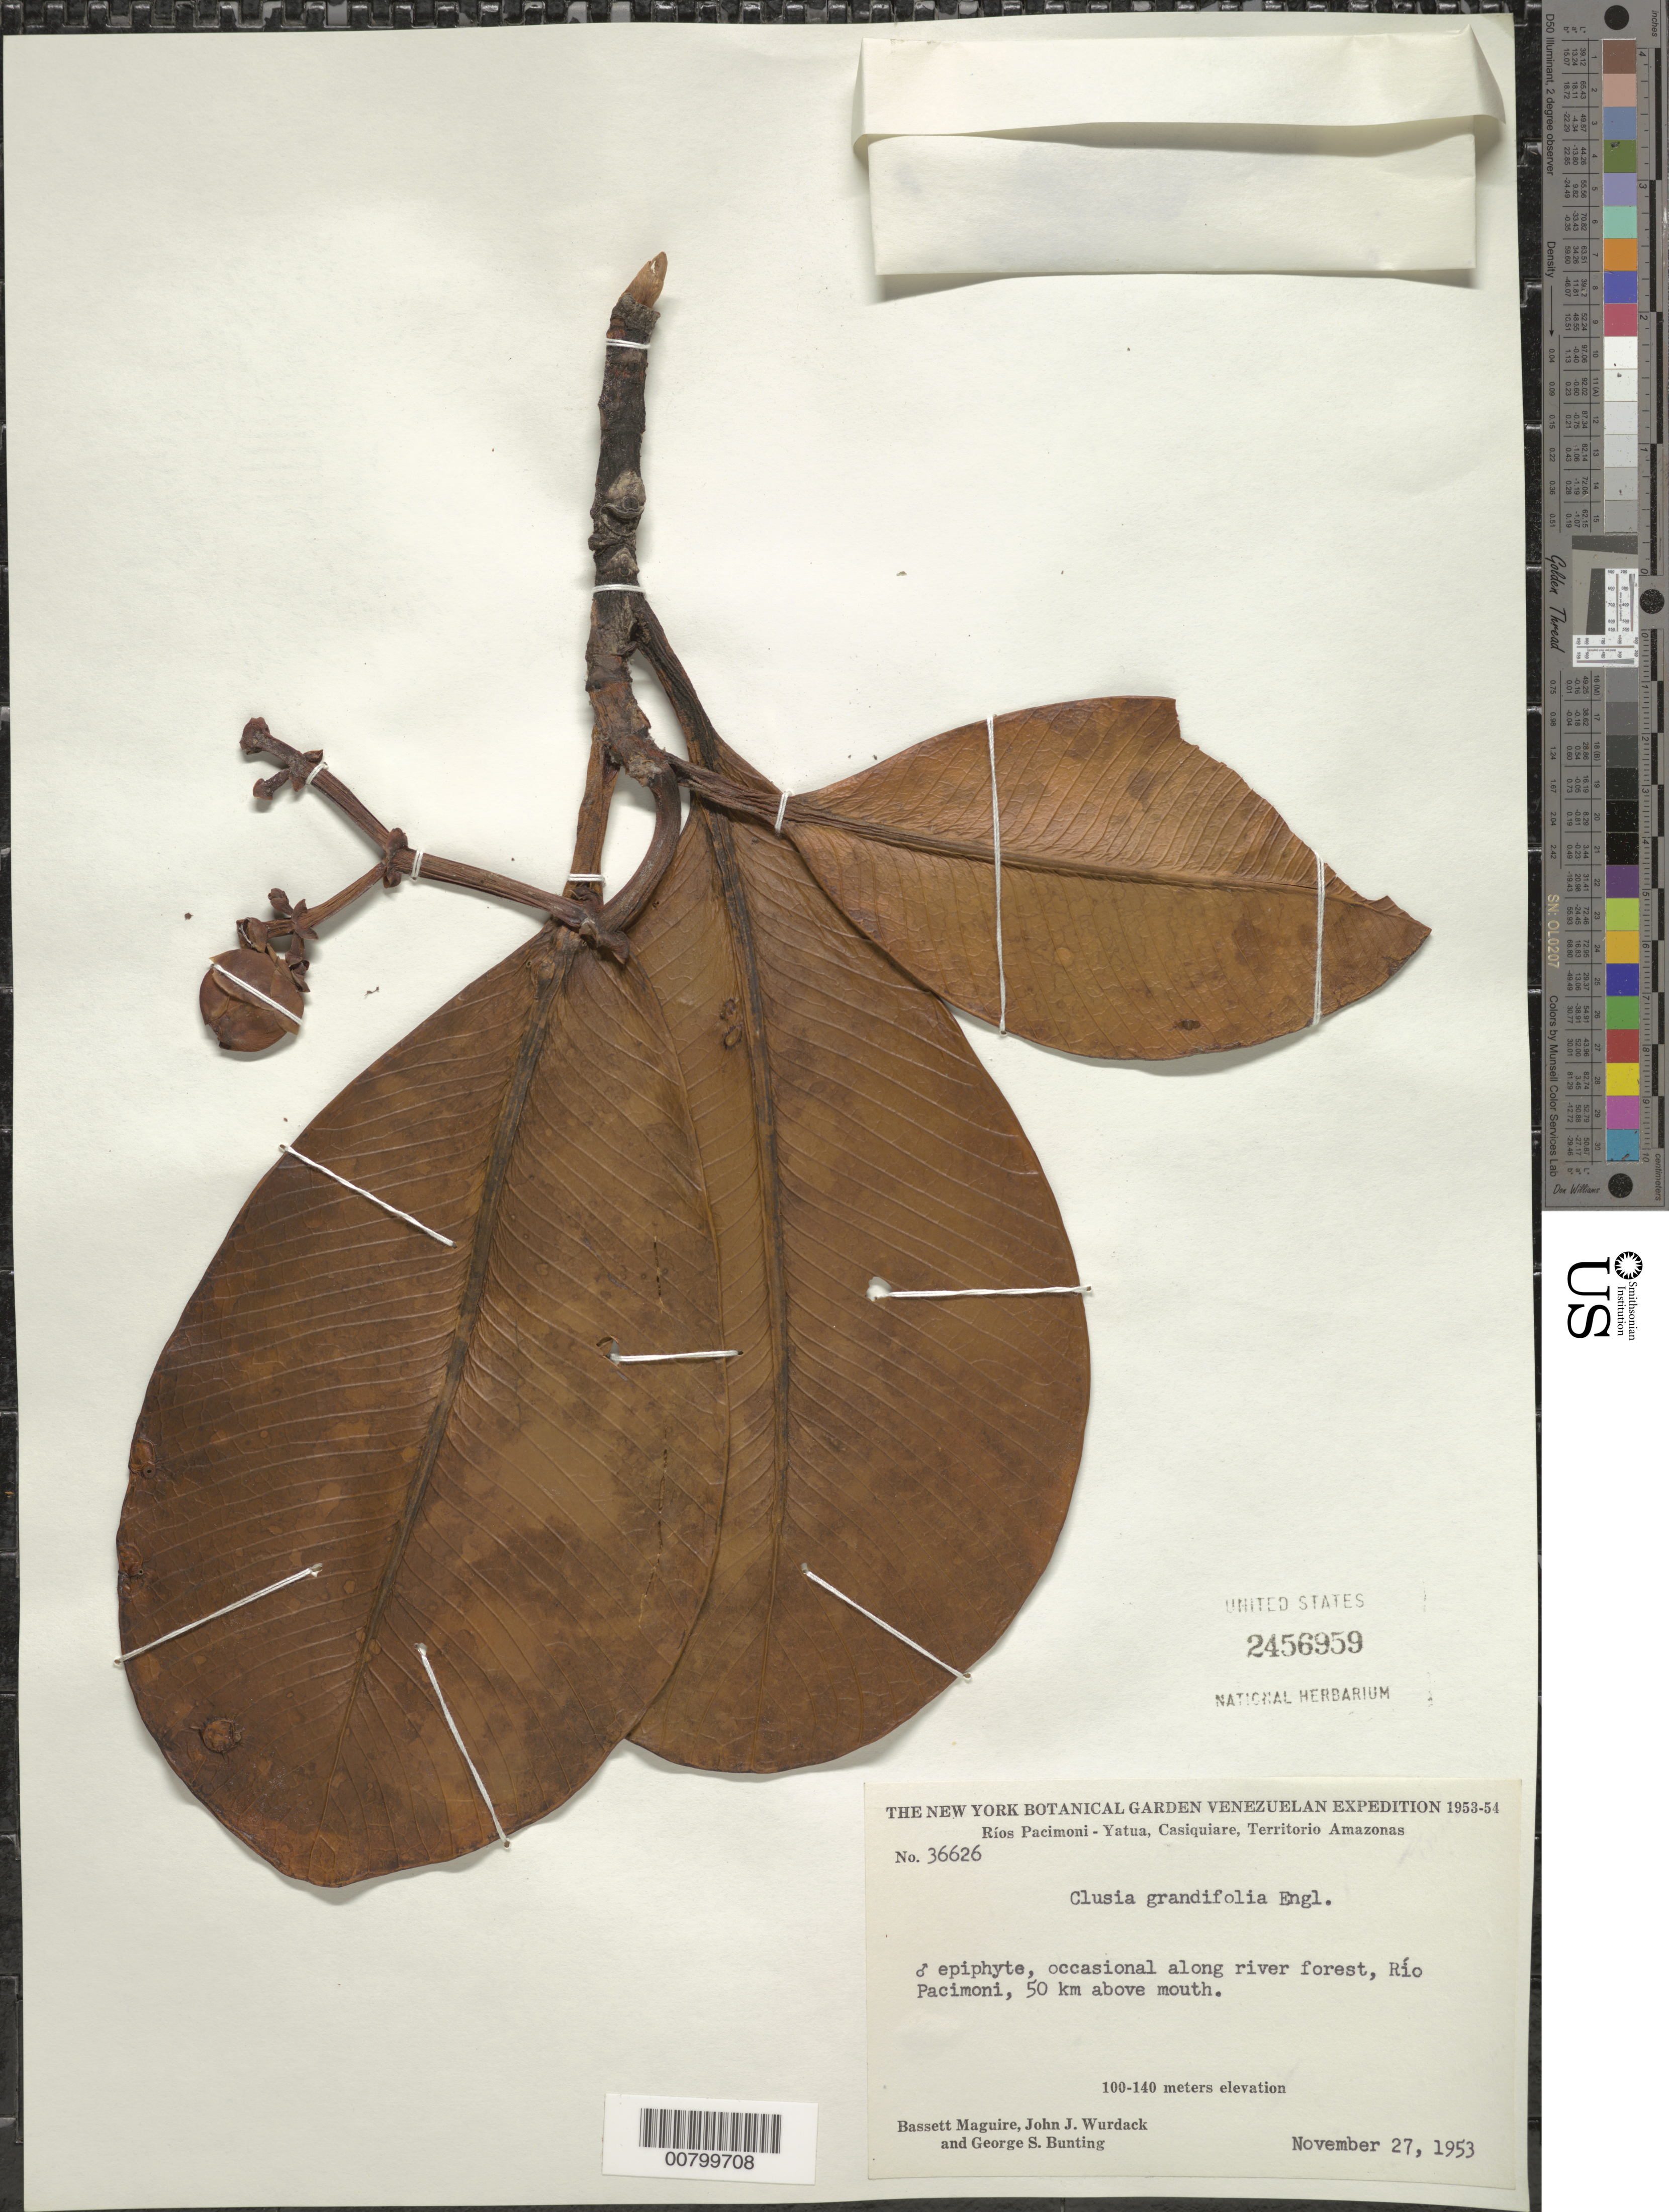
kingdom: Plantae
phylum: Tracheophyta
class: Magnoliopsida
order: Malpighiales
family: Clusiaceae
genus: Clusia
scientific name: Clusia grandifolia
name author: Engl.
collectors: B. Maguire, J. J. Wurdack & G. S. Bunting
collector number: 36626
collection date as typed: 27-Nov-53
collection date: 1953-11-27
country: Venezuela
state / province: Amazonas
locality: Río Pacimoni, 50 km above mouth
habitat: Along river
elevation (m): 100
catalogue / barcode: US 2456959